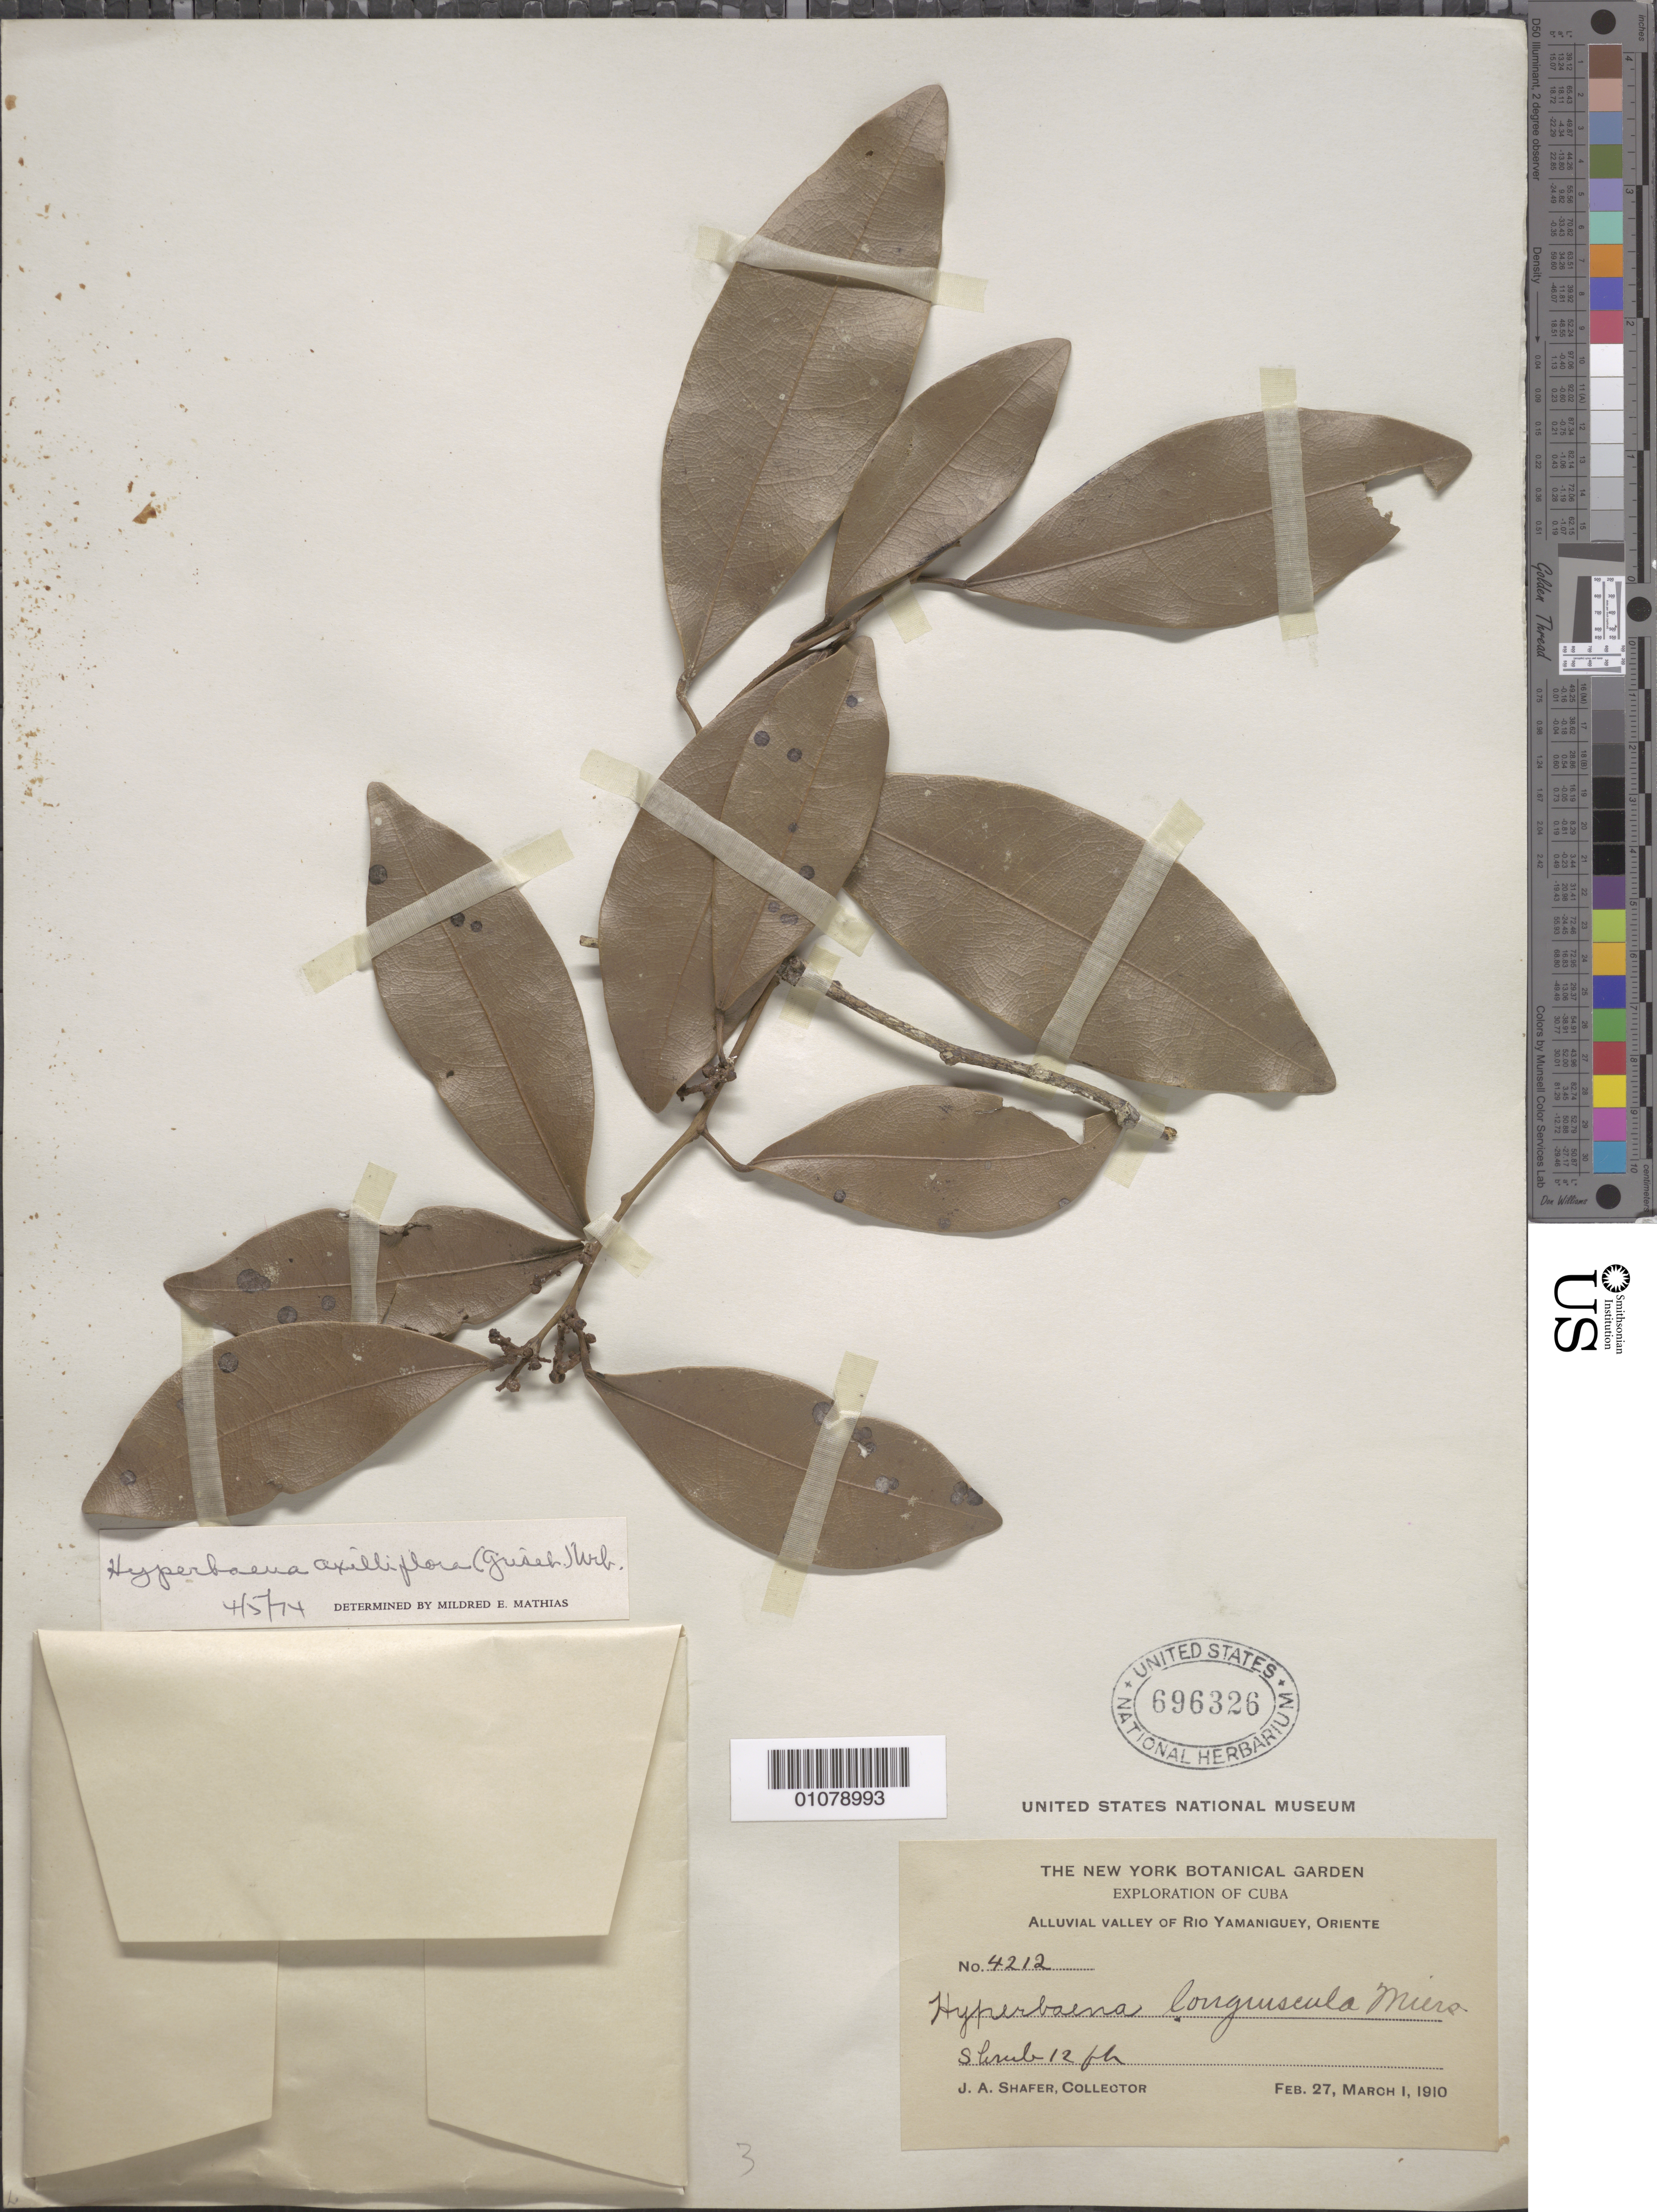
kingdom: Plantae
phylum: Tracheophyta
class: Magnoliopsida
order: Ranunculales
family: Menispermaceae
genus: Hyperbaena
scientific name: Hyperbaena axilliflora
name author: (Griseb.) Urb.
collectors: J. A. Shafer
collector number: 4212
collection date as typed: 27 Feb 1910 and 01 Mar 1910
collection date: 1910-02-27,1910-03-01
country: Cuba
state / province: Holguín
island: Cuba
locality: Alluvial valley of Rio Yamaniguey, Oriente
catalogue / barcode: US 696326